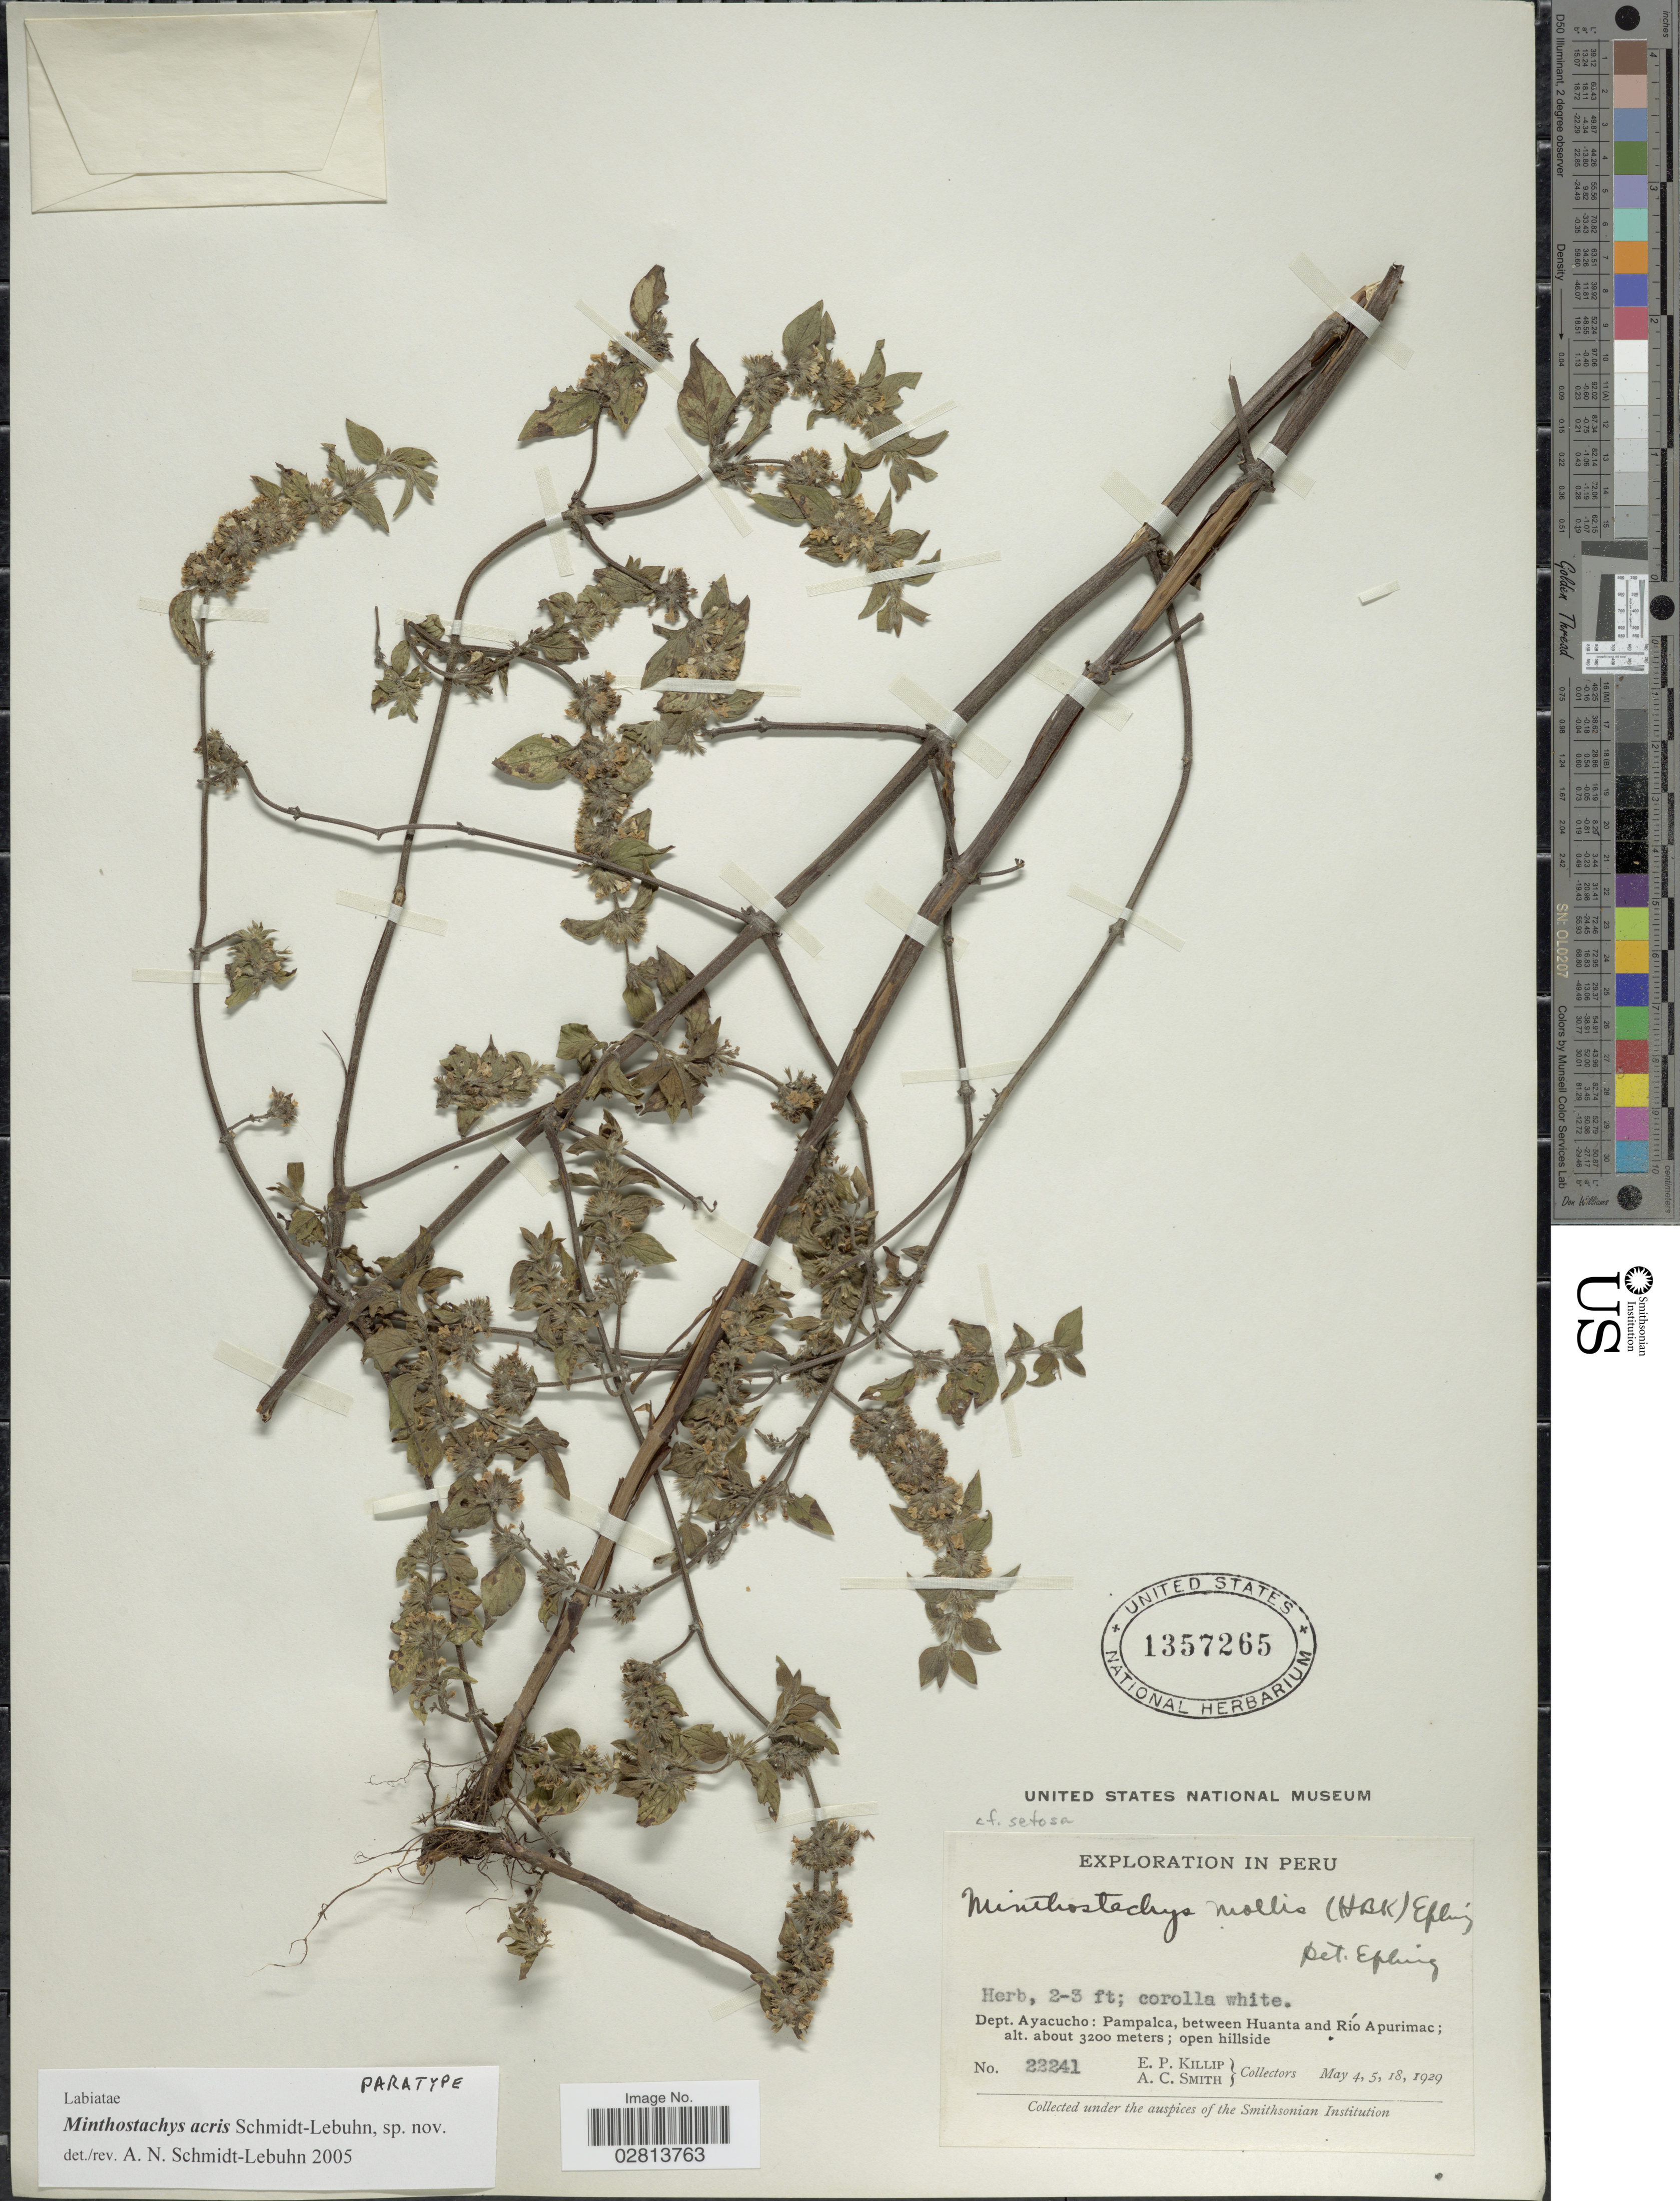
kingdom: Plantae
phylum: Tracheophyta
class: Magnoliopsida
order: Lamiales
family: Lamiaceae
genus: Minthostachys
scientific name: Minthostachys acris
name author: Schmidt-Leb.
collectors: E. P. Killip & A. C. Smith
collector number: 22241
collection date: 1929-05-04/1929-05-18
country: Peru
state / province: Ayacucho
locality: Dept. Ayacucho: Pampalca, between Huanta and Río Apurimac.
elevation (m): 3200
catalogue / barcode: US 1357265